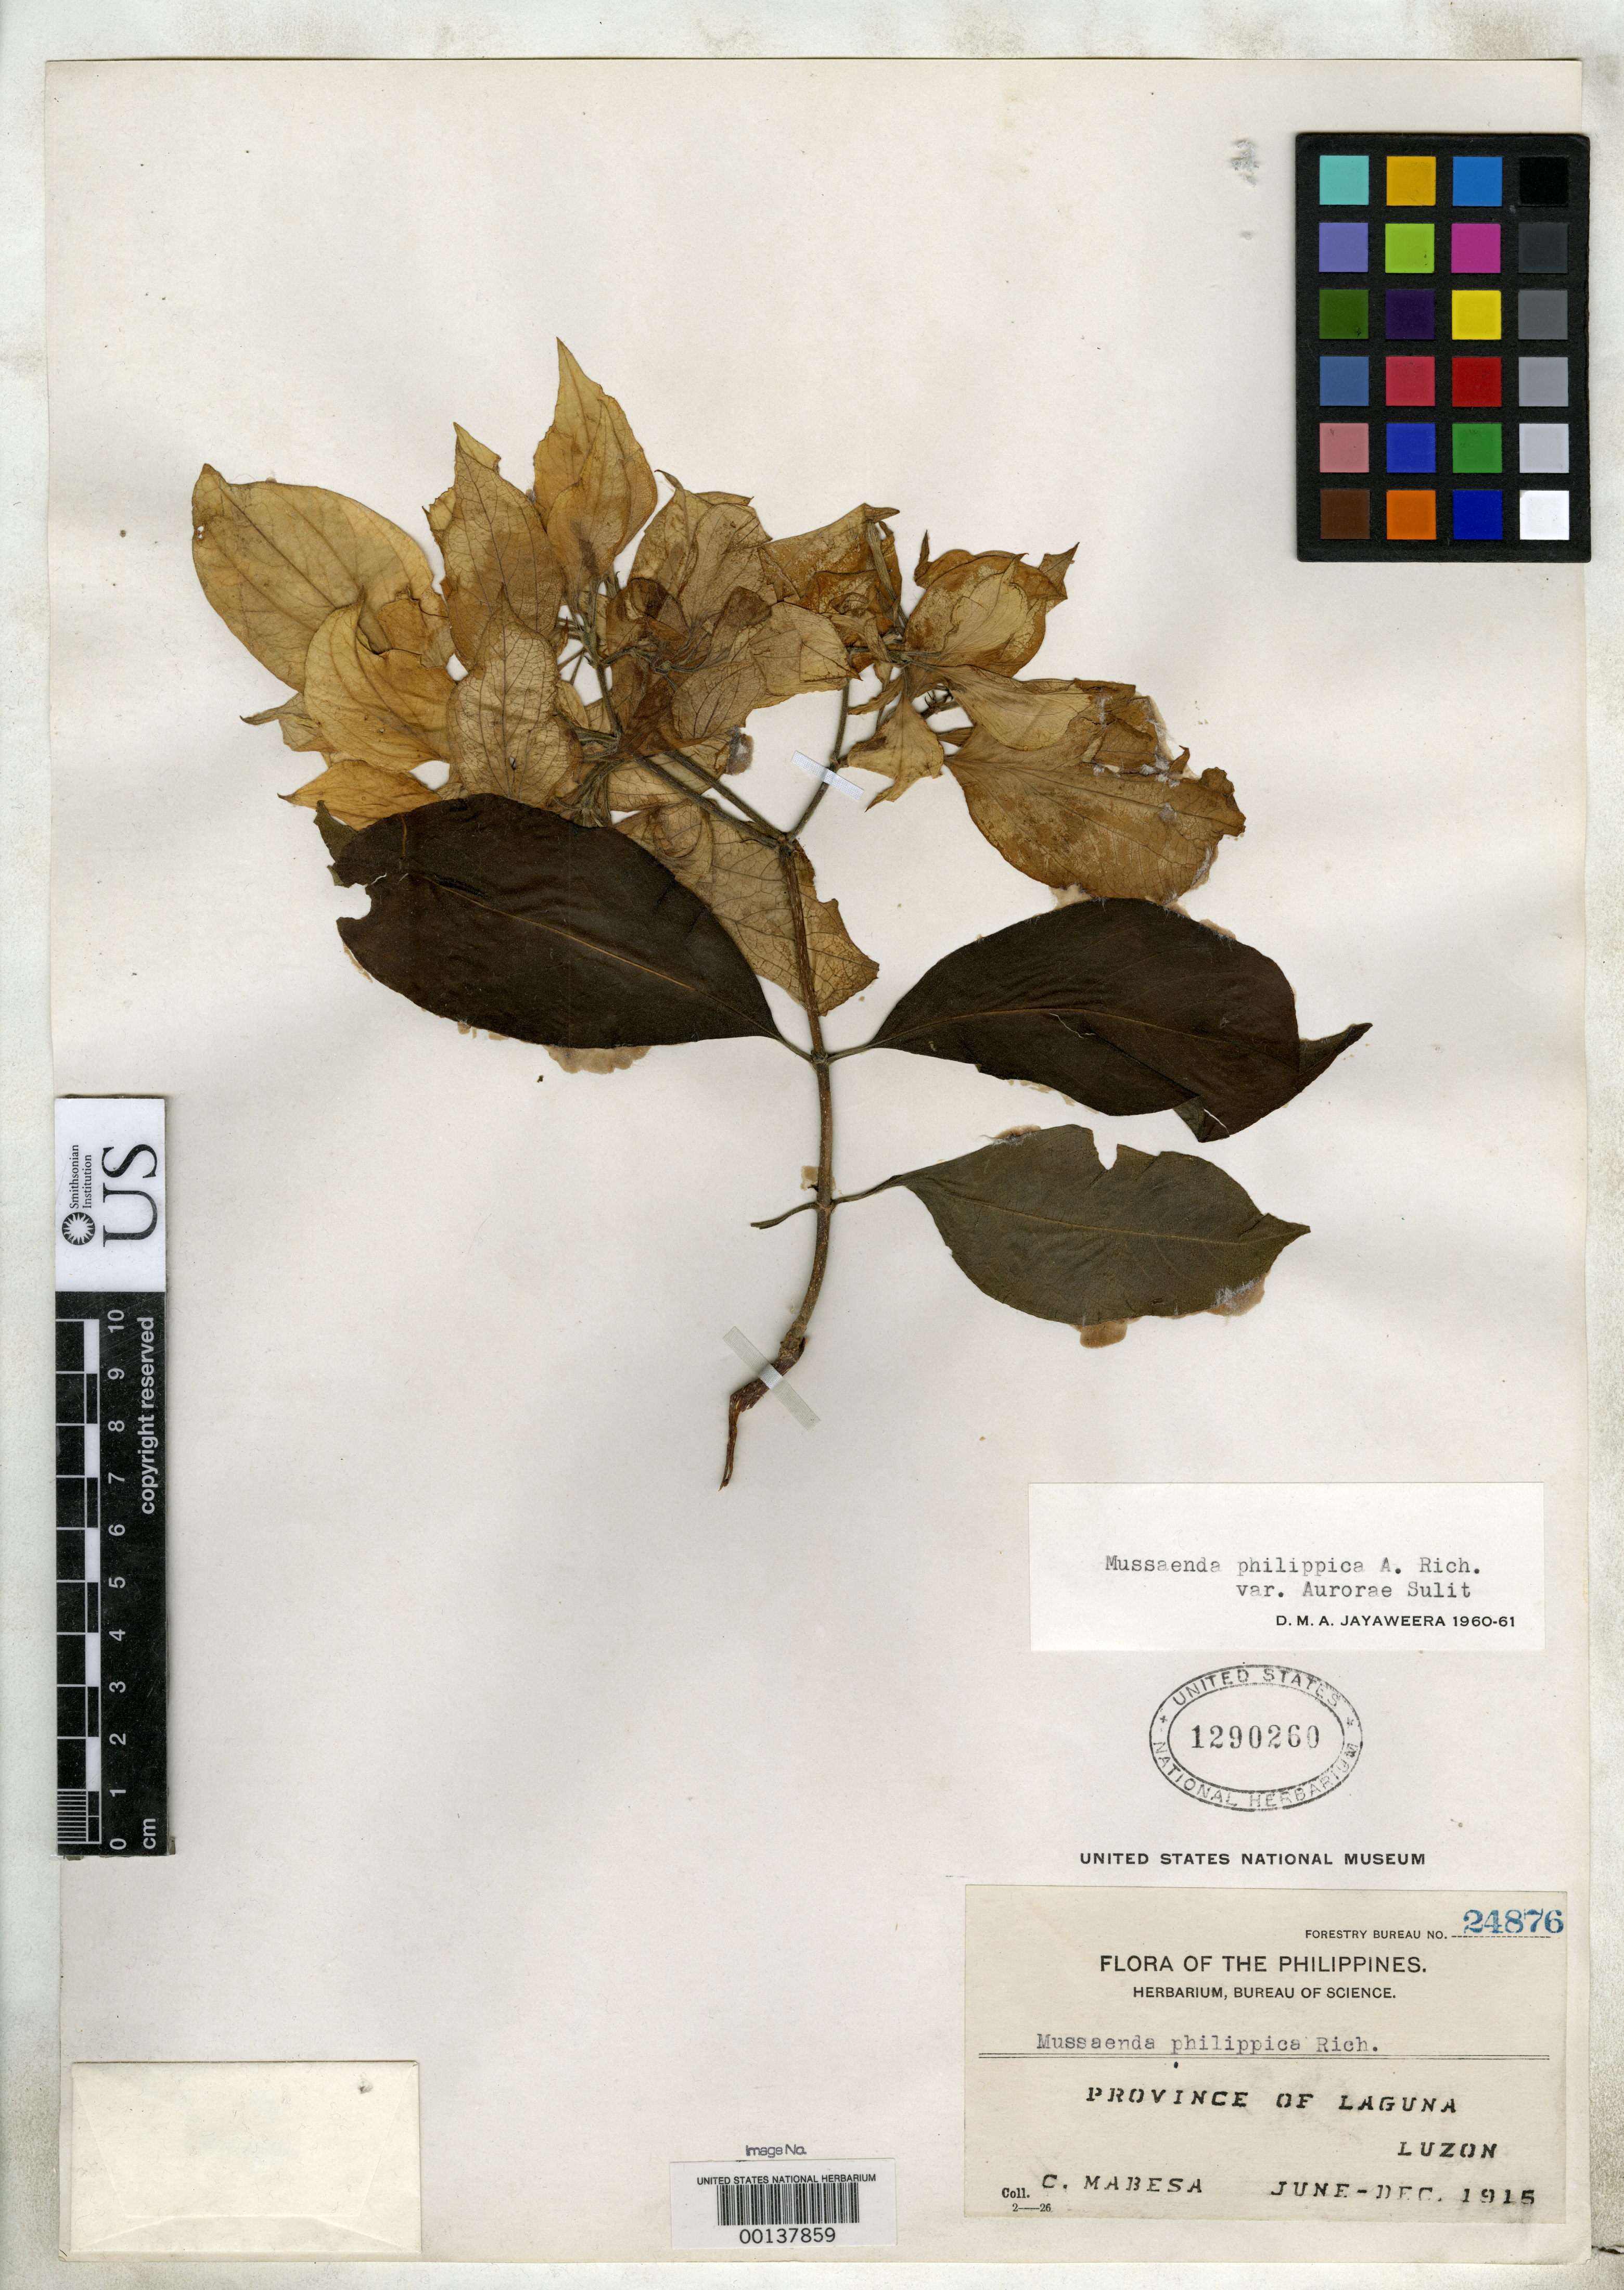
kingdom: Plantae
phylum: Tracheophyta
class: Magnoliopsida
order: Gentianales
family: Rubiaceae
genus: Mussaenda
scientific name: Mussaenda philippica var. aurorae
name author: Sulit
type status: Isolectotype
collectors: C. Mabesa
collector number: Bur. Sci. 24876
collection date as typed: Jun 1915 to -- Dec 1915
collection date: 1915-06/1915-12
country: Philippines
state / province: Calabarzon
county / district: Laguna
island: Luzon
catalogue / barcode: US 1290260